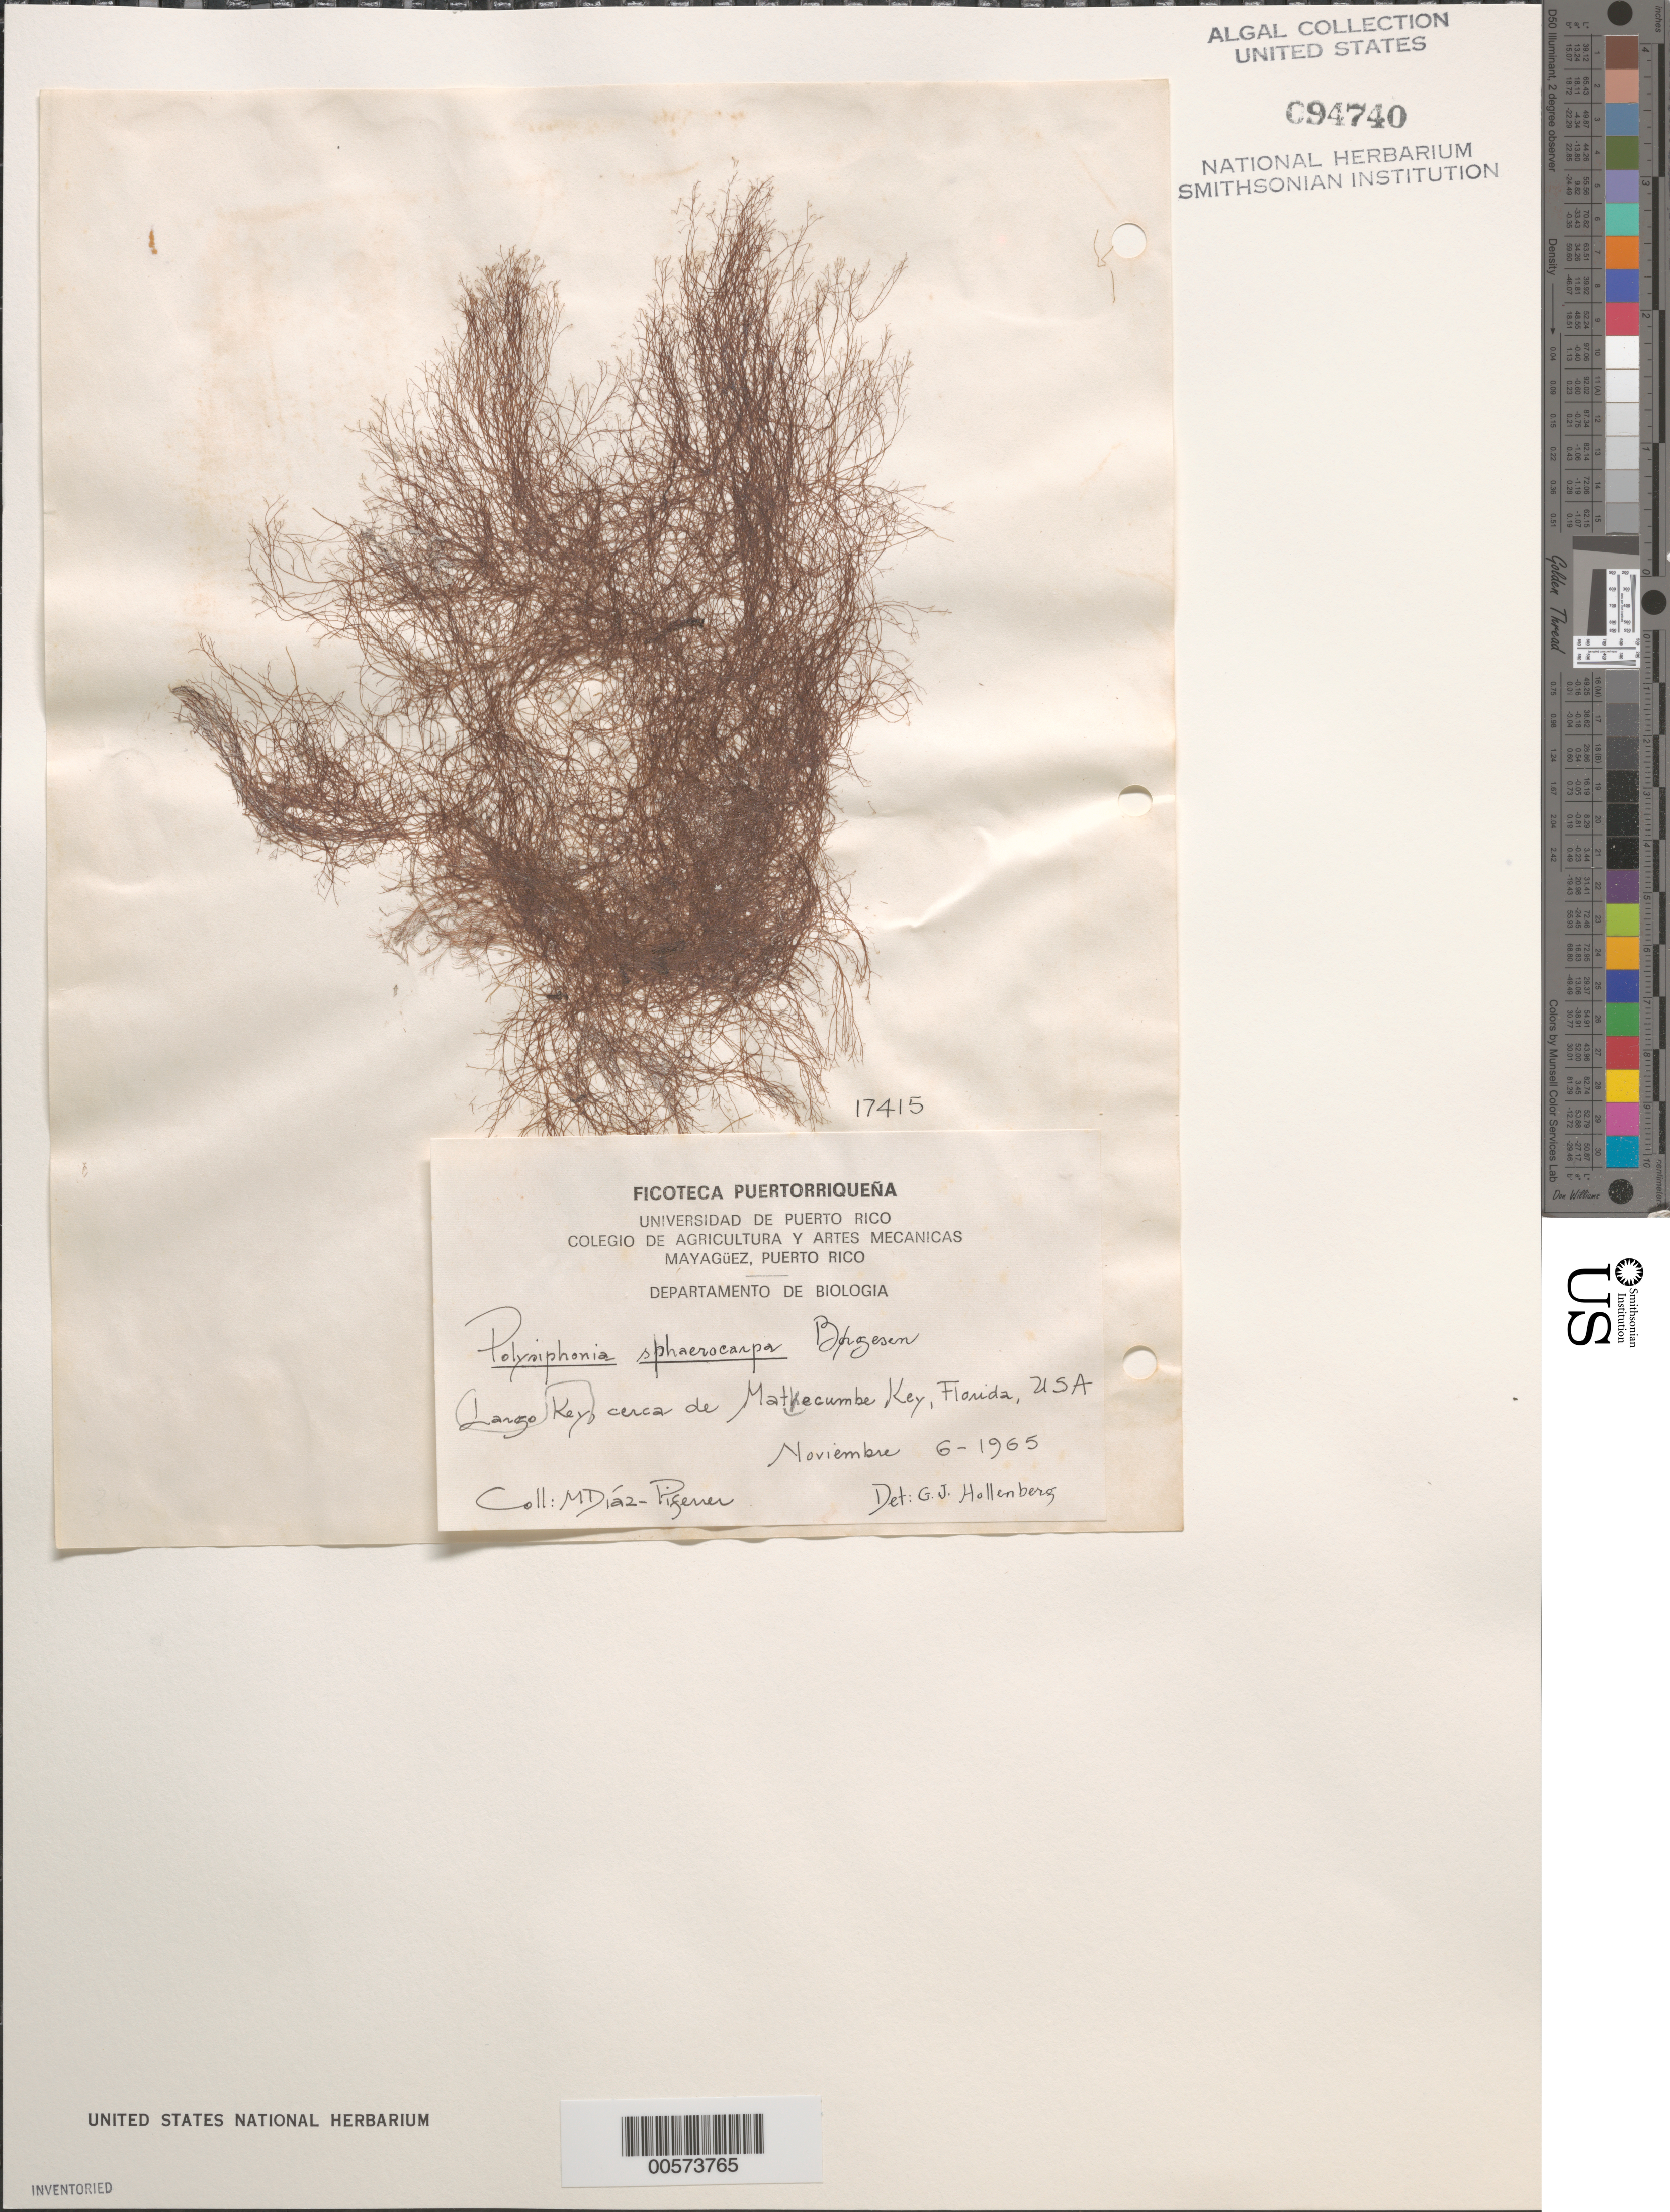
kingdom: Plantae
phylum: Rhodophyta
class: Florideophyceae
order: Ceramiales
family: Rhodomelaceae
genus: Melanothamnus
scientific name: Melanothamnus sphaerocarpus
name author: (Børgesen) Diaz-Tapia et al.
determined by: Algae name updating Project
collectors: M. Diaz-Piferrer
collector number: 17415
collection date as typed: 06 Nov 1965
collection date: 1965-11-06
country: United States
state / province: Florida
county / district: Monroe County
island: Key Largo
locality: Near Upper Matecumbe Key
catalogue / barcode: US 94740